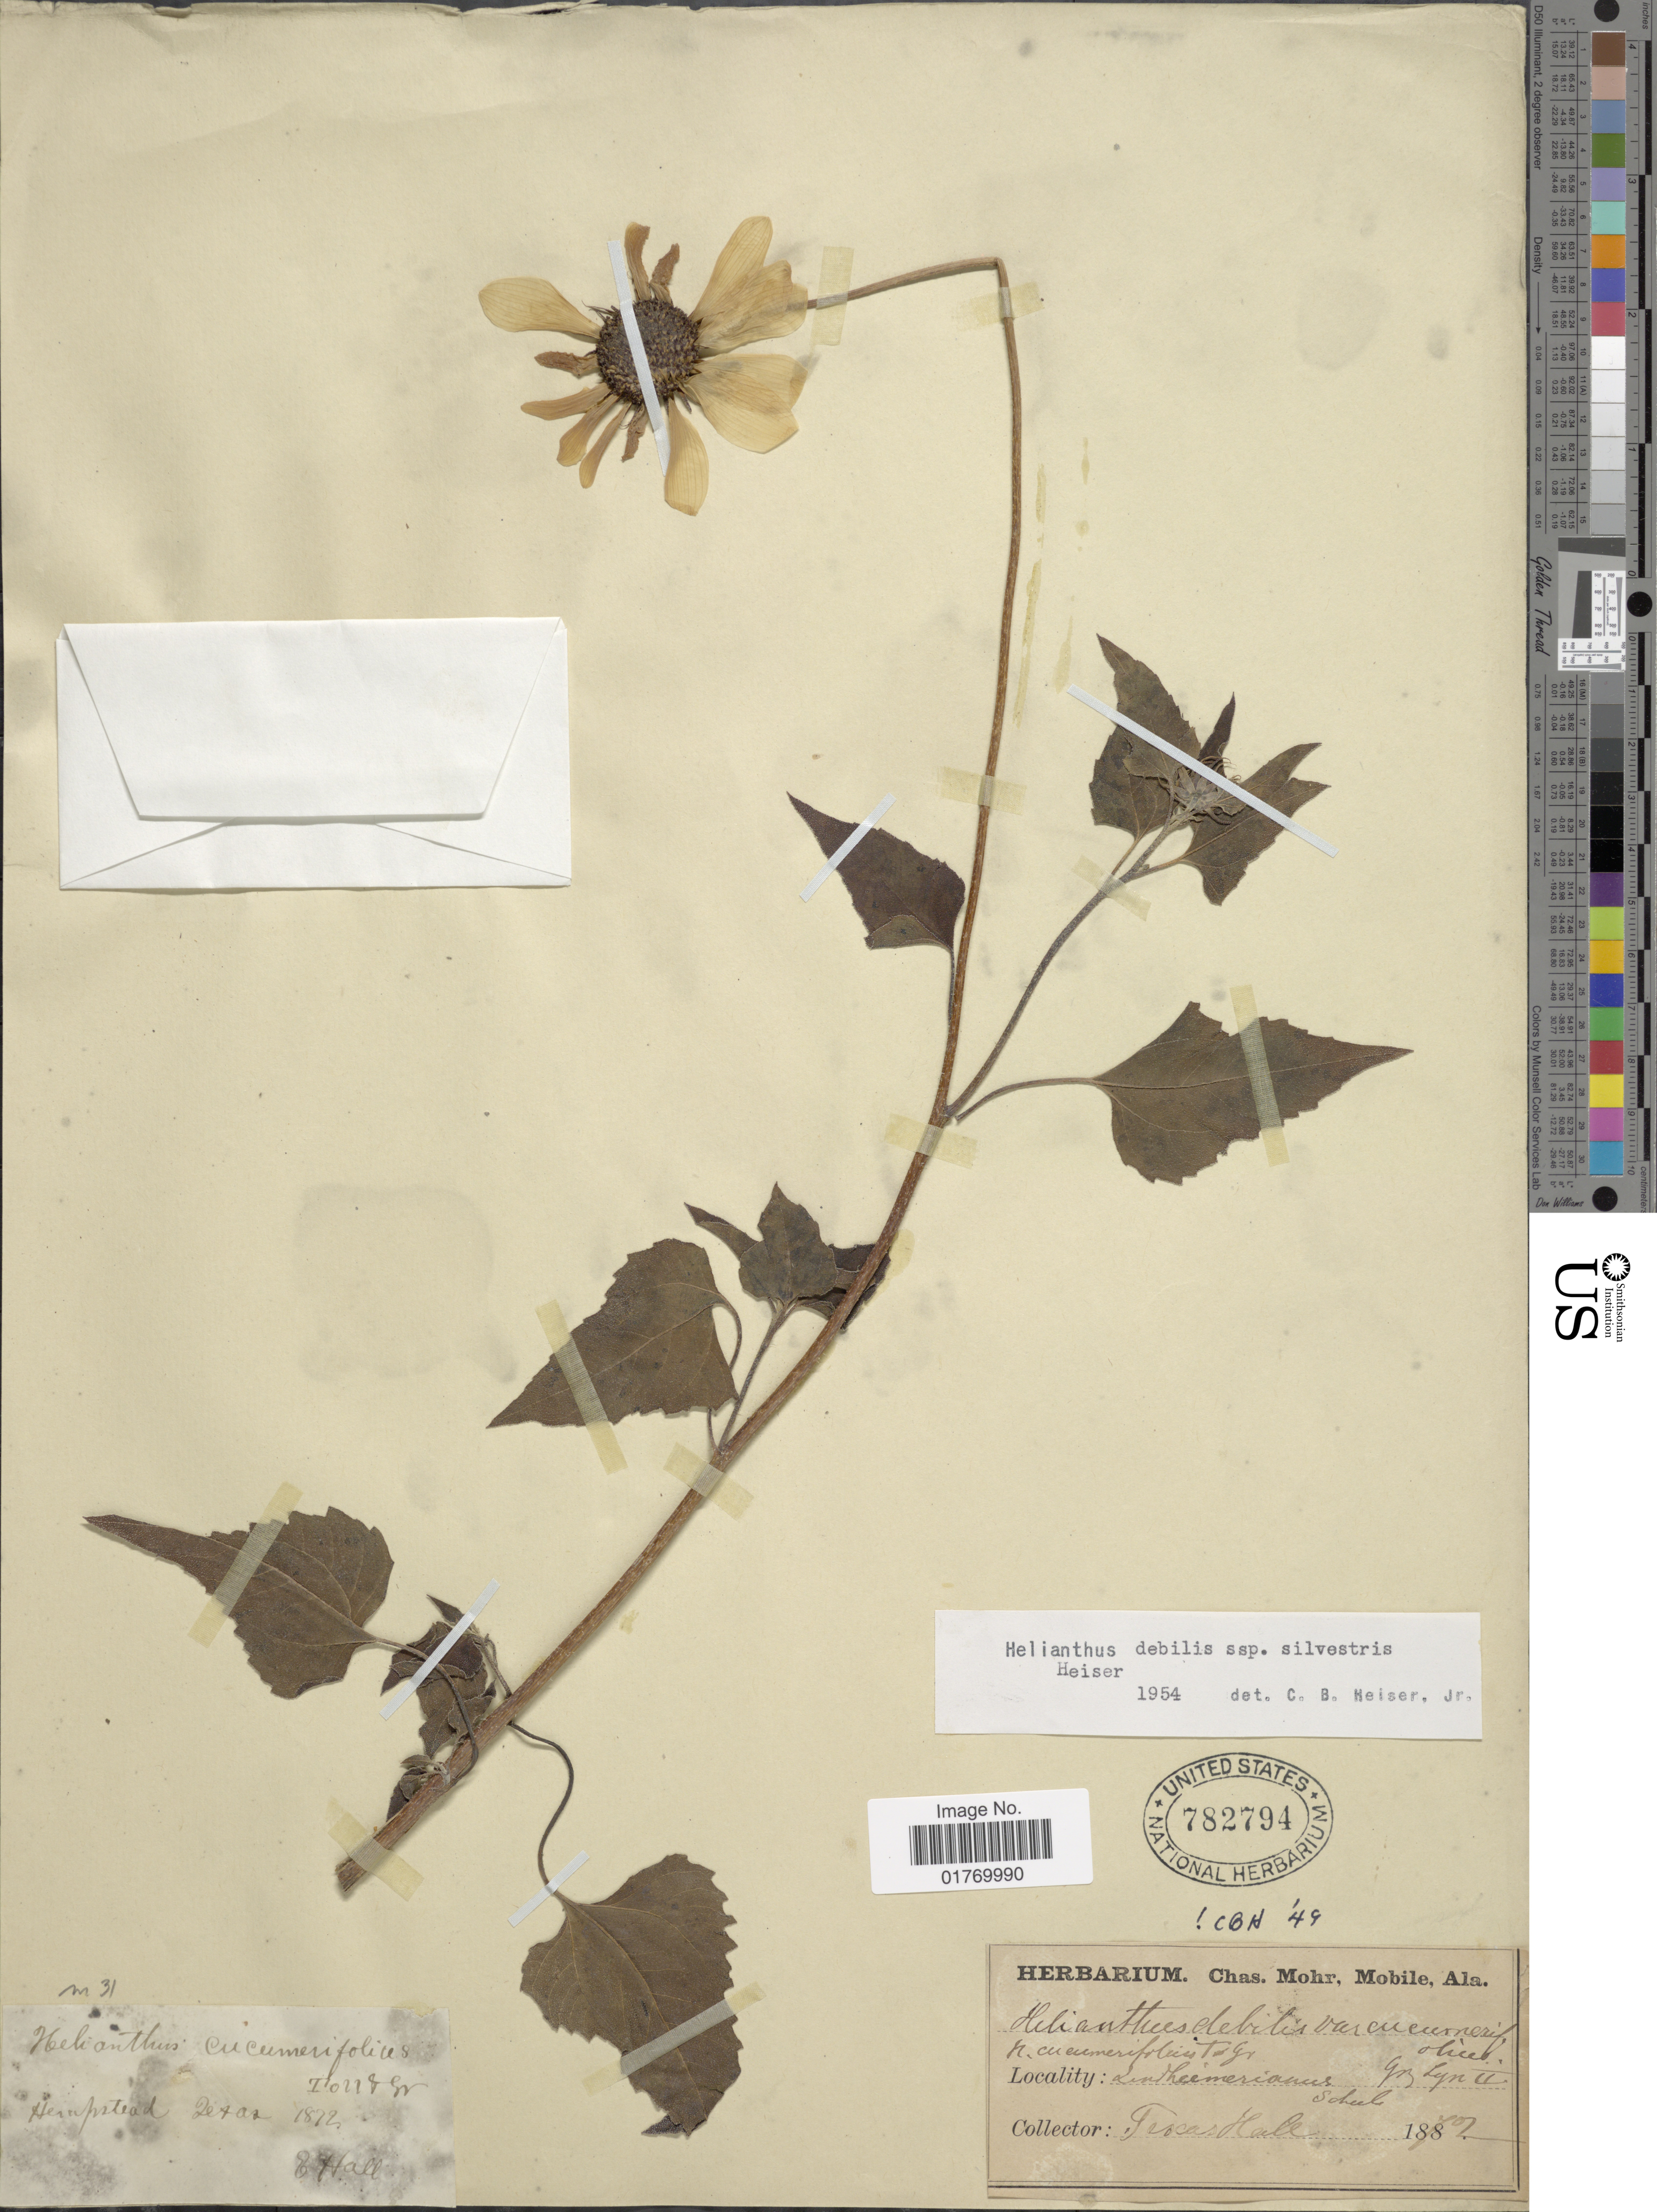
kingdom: Plantae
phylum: Tracheophyta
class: Magnoliopsida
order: Asterales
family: Asteraceae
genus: Helianthus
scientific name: Helianthus debilis subsp. sylvestris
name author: Heiser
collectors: -- Hall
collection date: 1872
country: United States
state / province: Texas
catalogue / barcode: US 782794